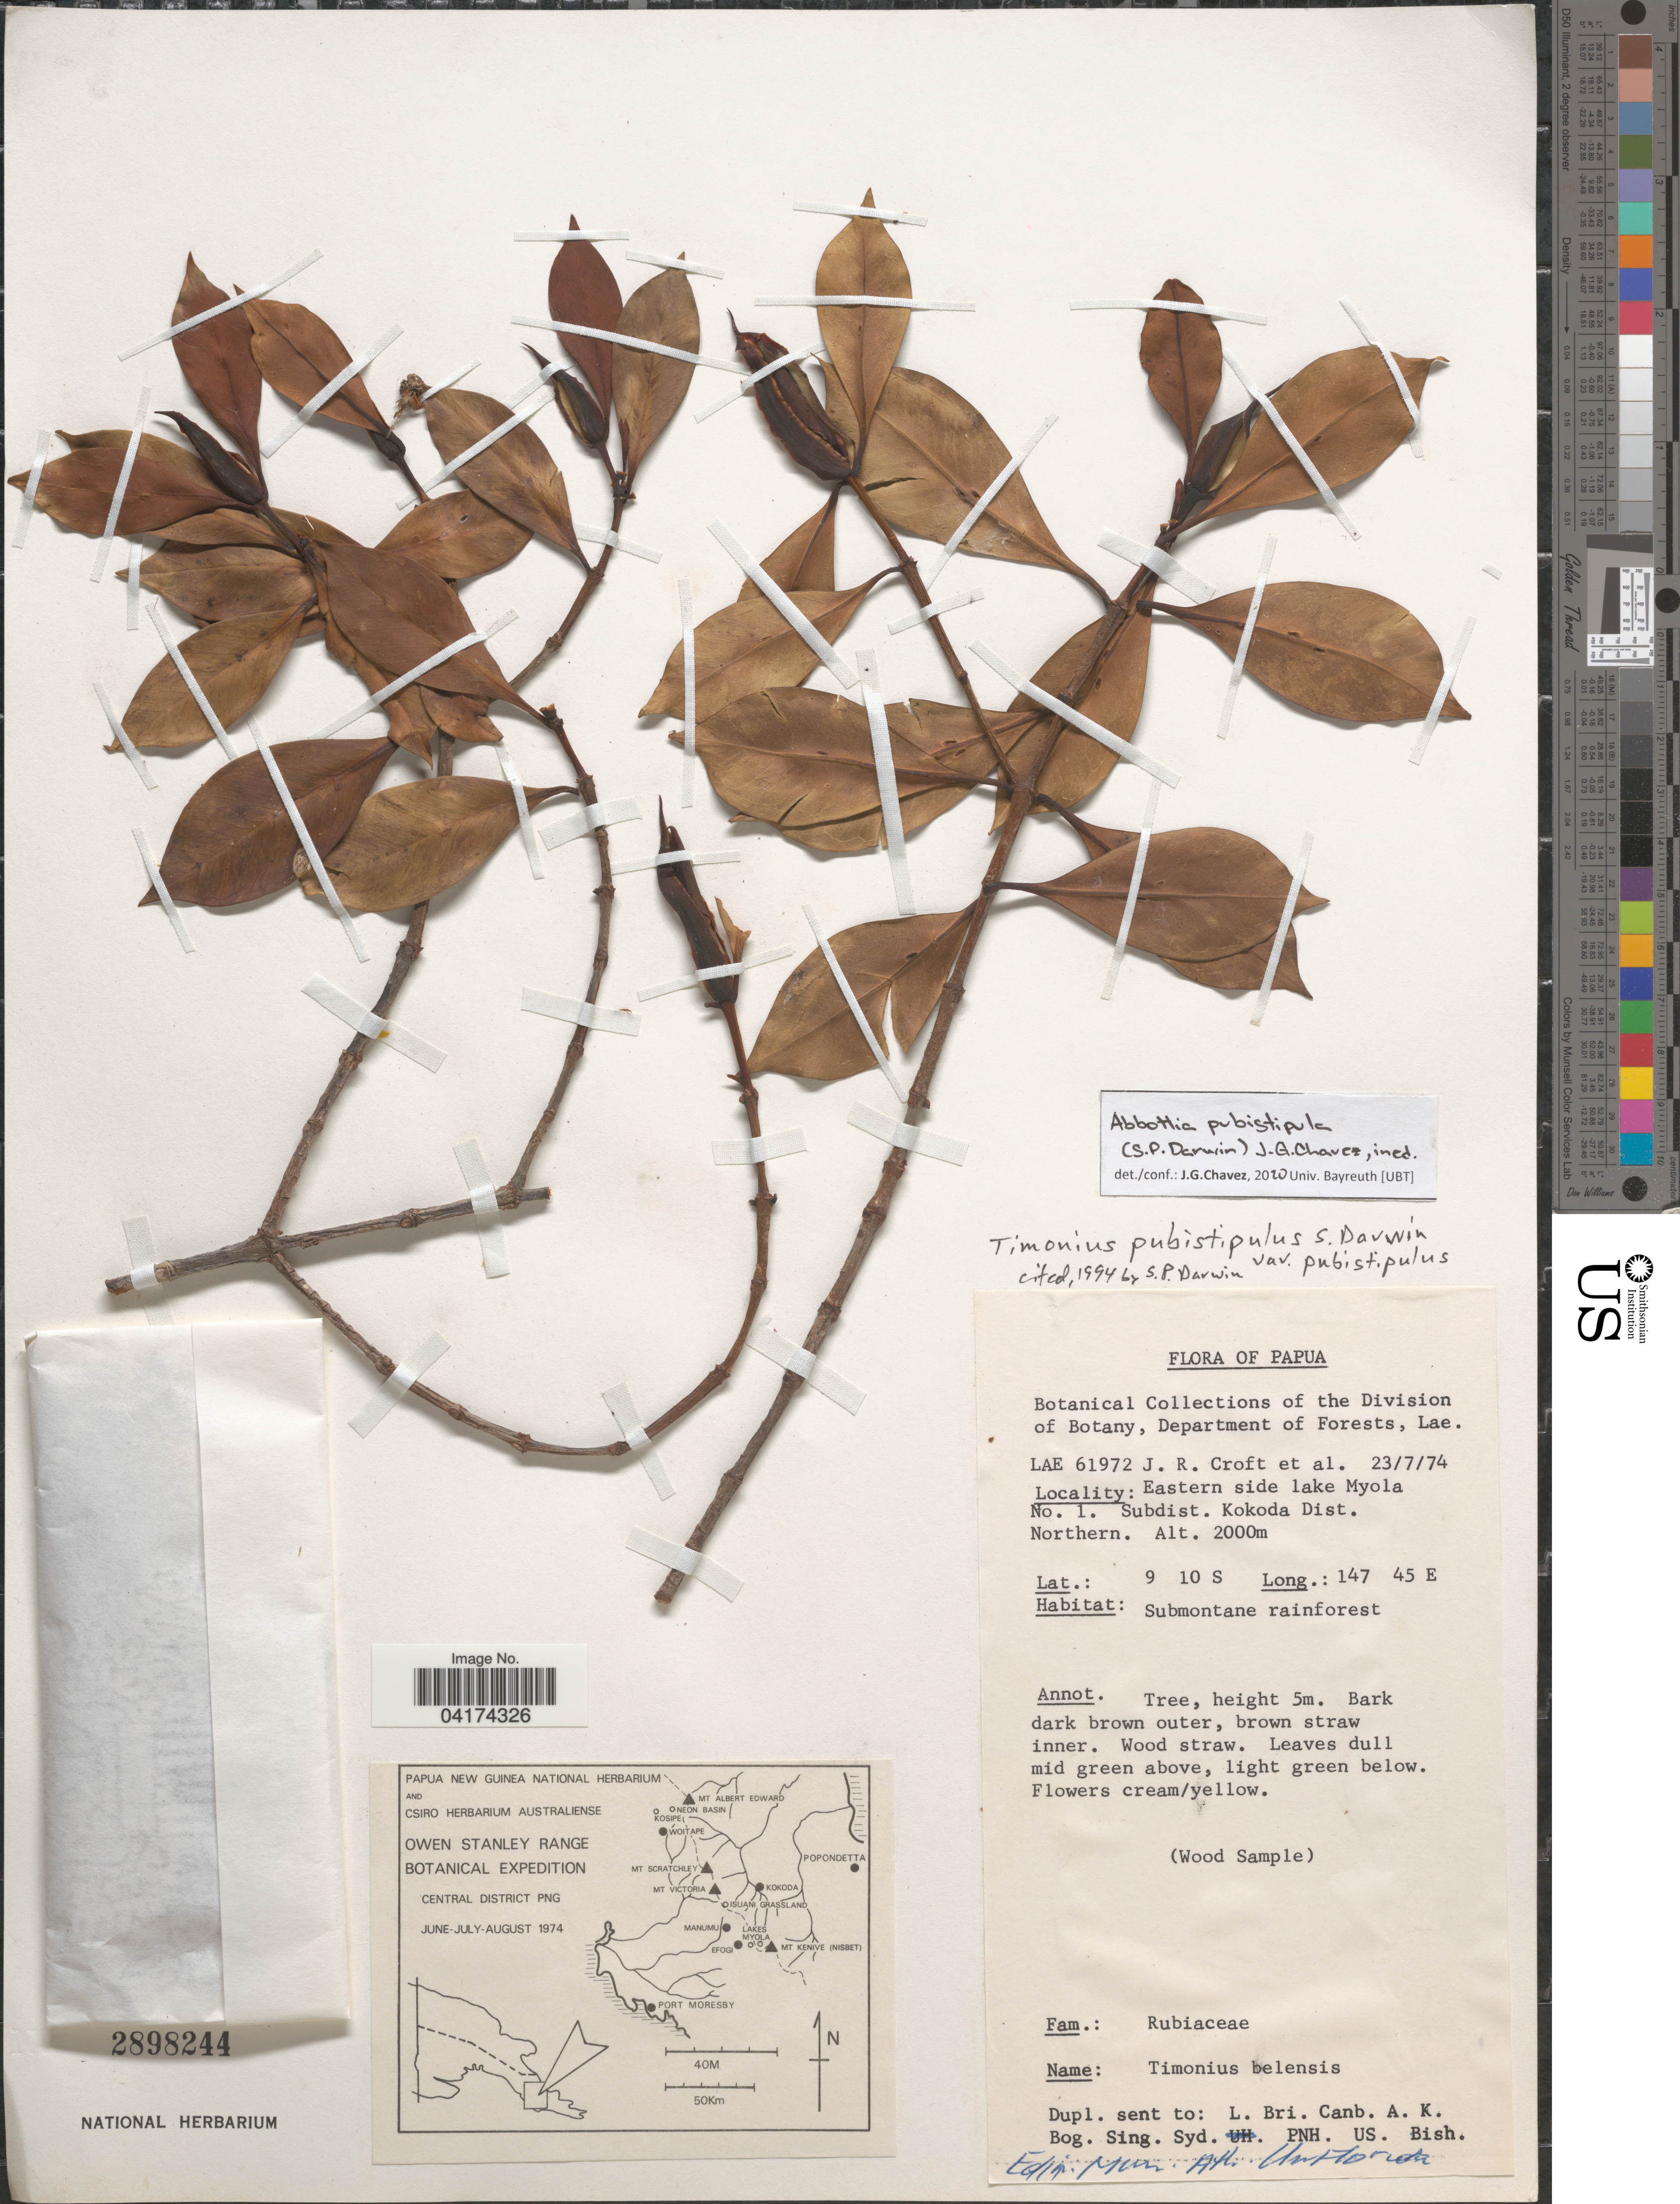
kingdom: Plantae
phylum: Tracheophyta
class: Magnoliopsida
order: Gentianales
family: Rubiaceae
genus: Abbottia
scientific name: Abbottia pubistipula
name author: (S.P. Darwin) J.G. Chavez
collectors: J. R. Croft & et al.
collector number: LAE 61972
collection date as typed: Transcribed d/m/y: 23/7/74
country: Papua New Guinea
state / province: Northern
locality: Papua. Eastern side lake Myola No. 1. Subdist. Kokoda Dist. Northern.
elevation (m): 2000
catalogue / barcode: US 2898244